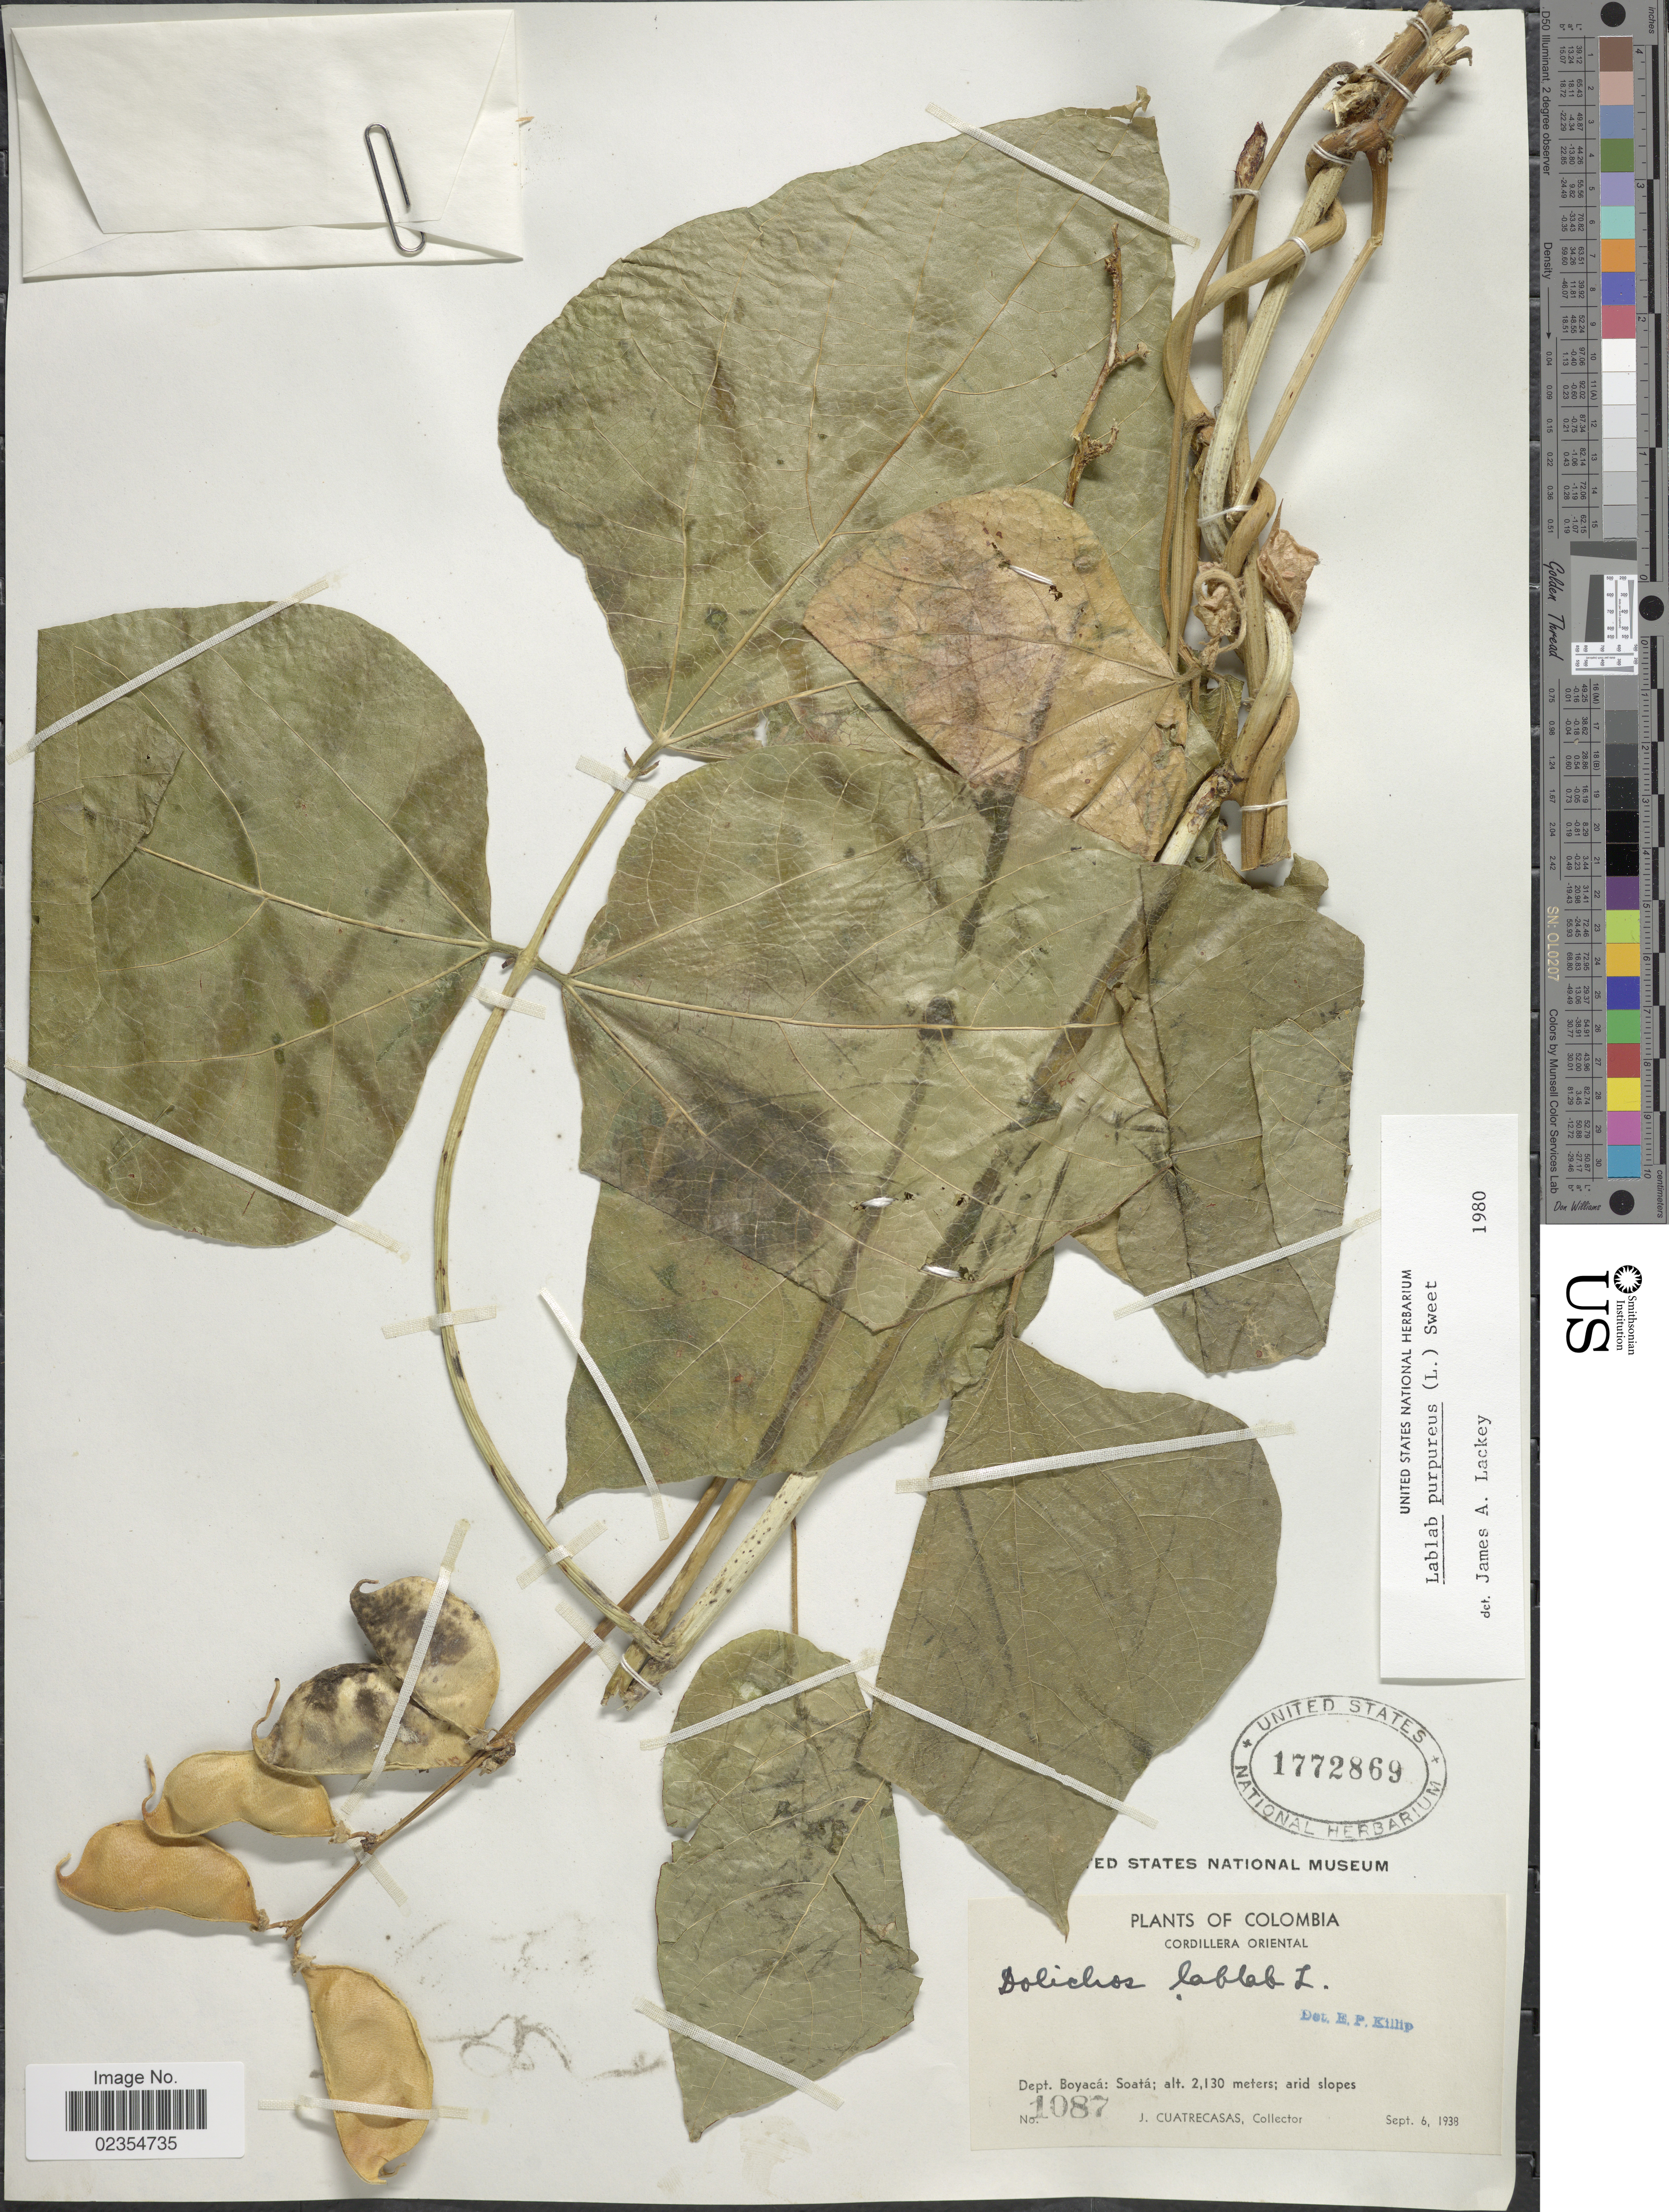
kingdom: Plantae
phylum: Tracheophyta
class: Magnoliopsida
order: Fabales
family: Fabaceae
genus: Lablab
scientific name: Lablab purpureus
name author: (L.) Sweet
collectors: J. Cuatrecasas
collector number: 1087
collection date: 1938-09-06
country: Colombia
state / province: Boyacá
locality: Cordillera Oriental, Soata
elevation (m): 2130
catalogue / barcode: US 1772869